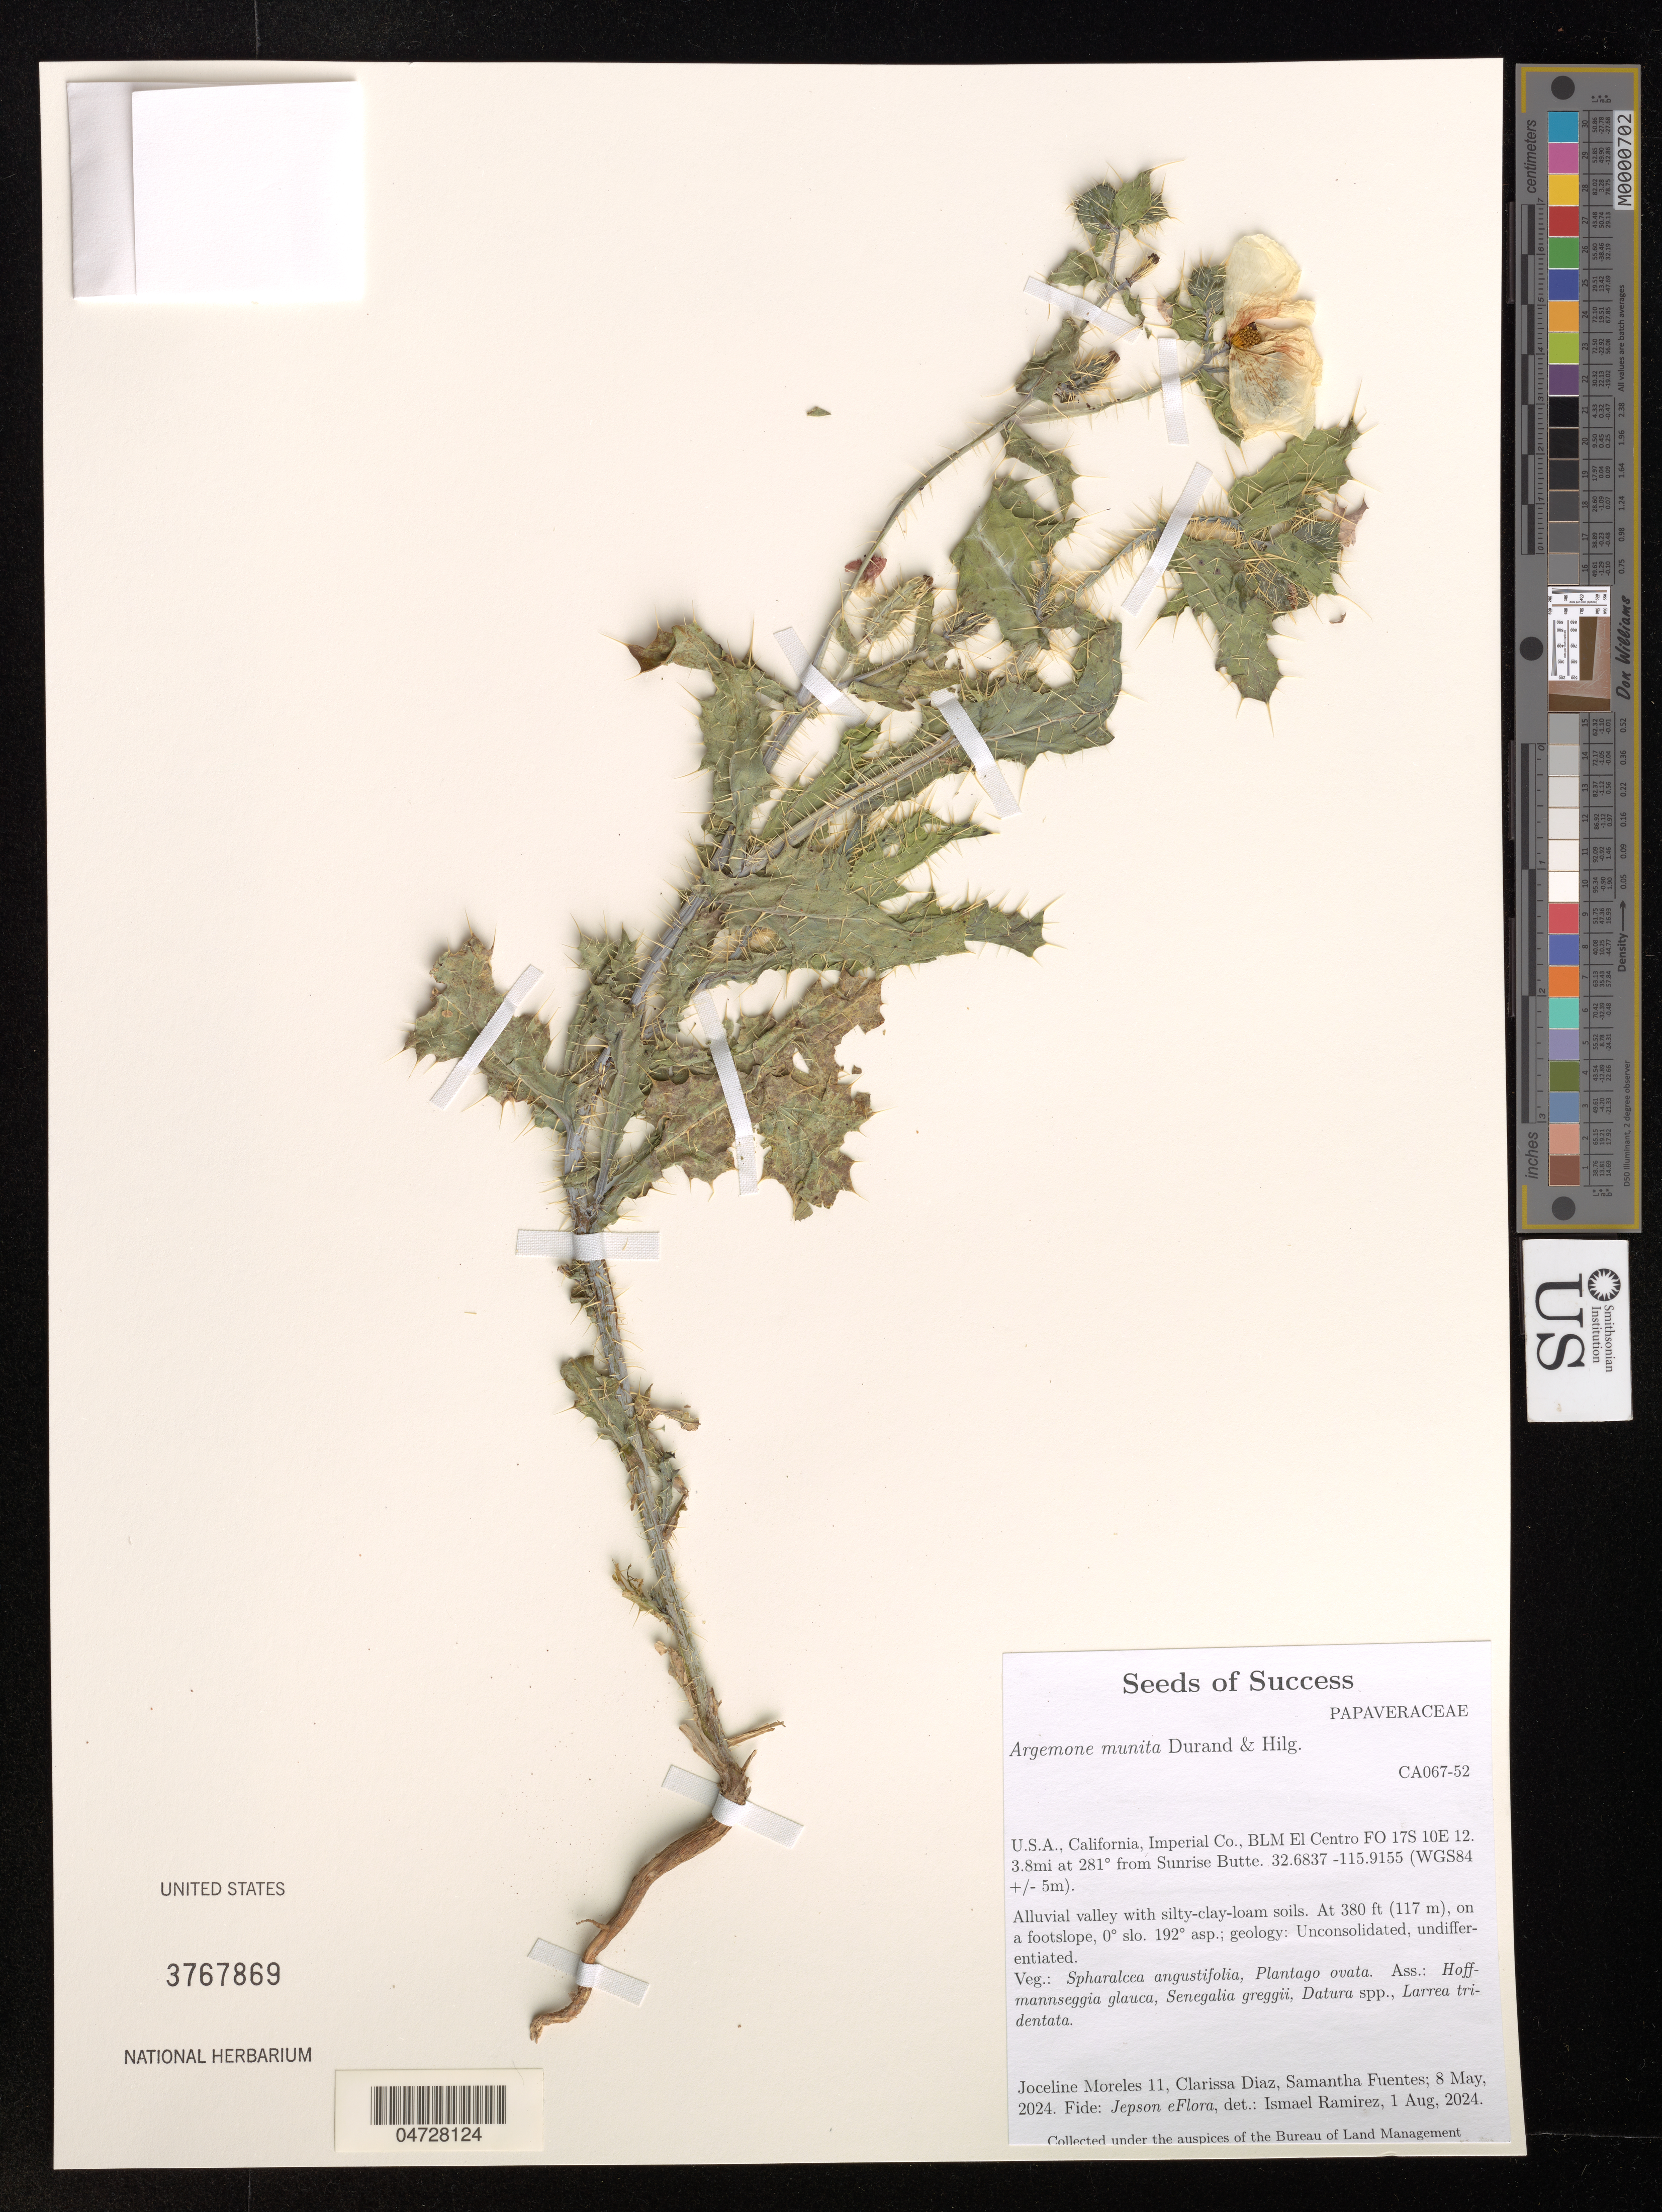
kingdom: Plantae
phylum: Tracheophyta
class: Magnoliopsida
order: Ranunculales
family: Papaveraceae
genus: Argemone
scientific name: Argemone munita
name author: Durand & Hilg.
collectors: J. Moreles, C. Diaz & S. Fuentus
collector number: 11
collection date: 2024-05-08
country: United States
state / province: California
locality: Imperial Co., BLM El Centro 17S 10E 12. 3.8mi at 281° from Sunrise Butte.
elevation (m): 116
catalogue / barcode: US 3767869